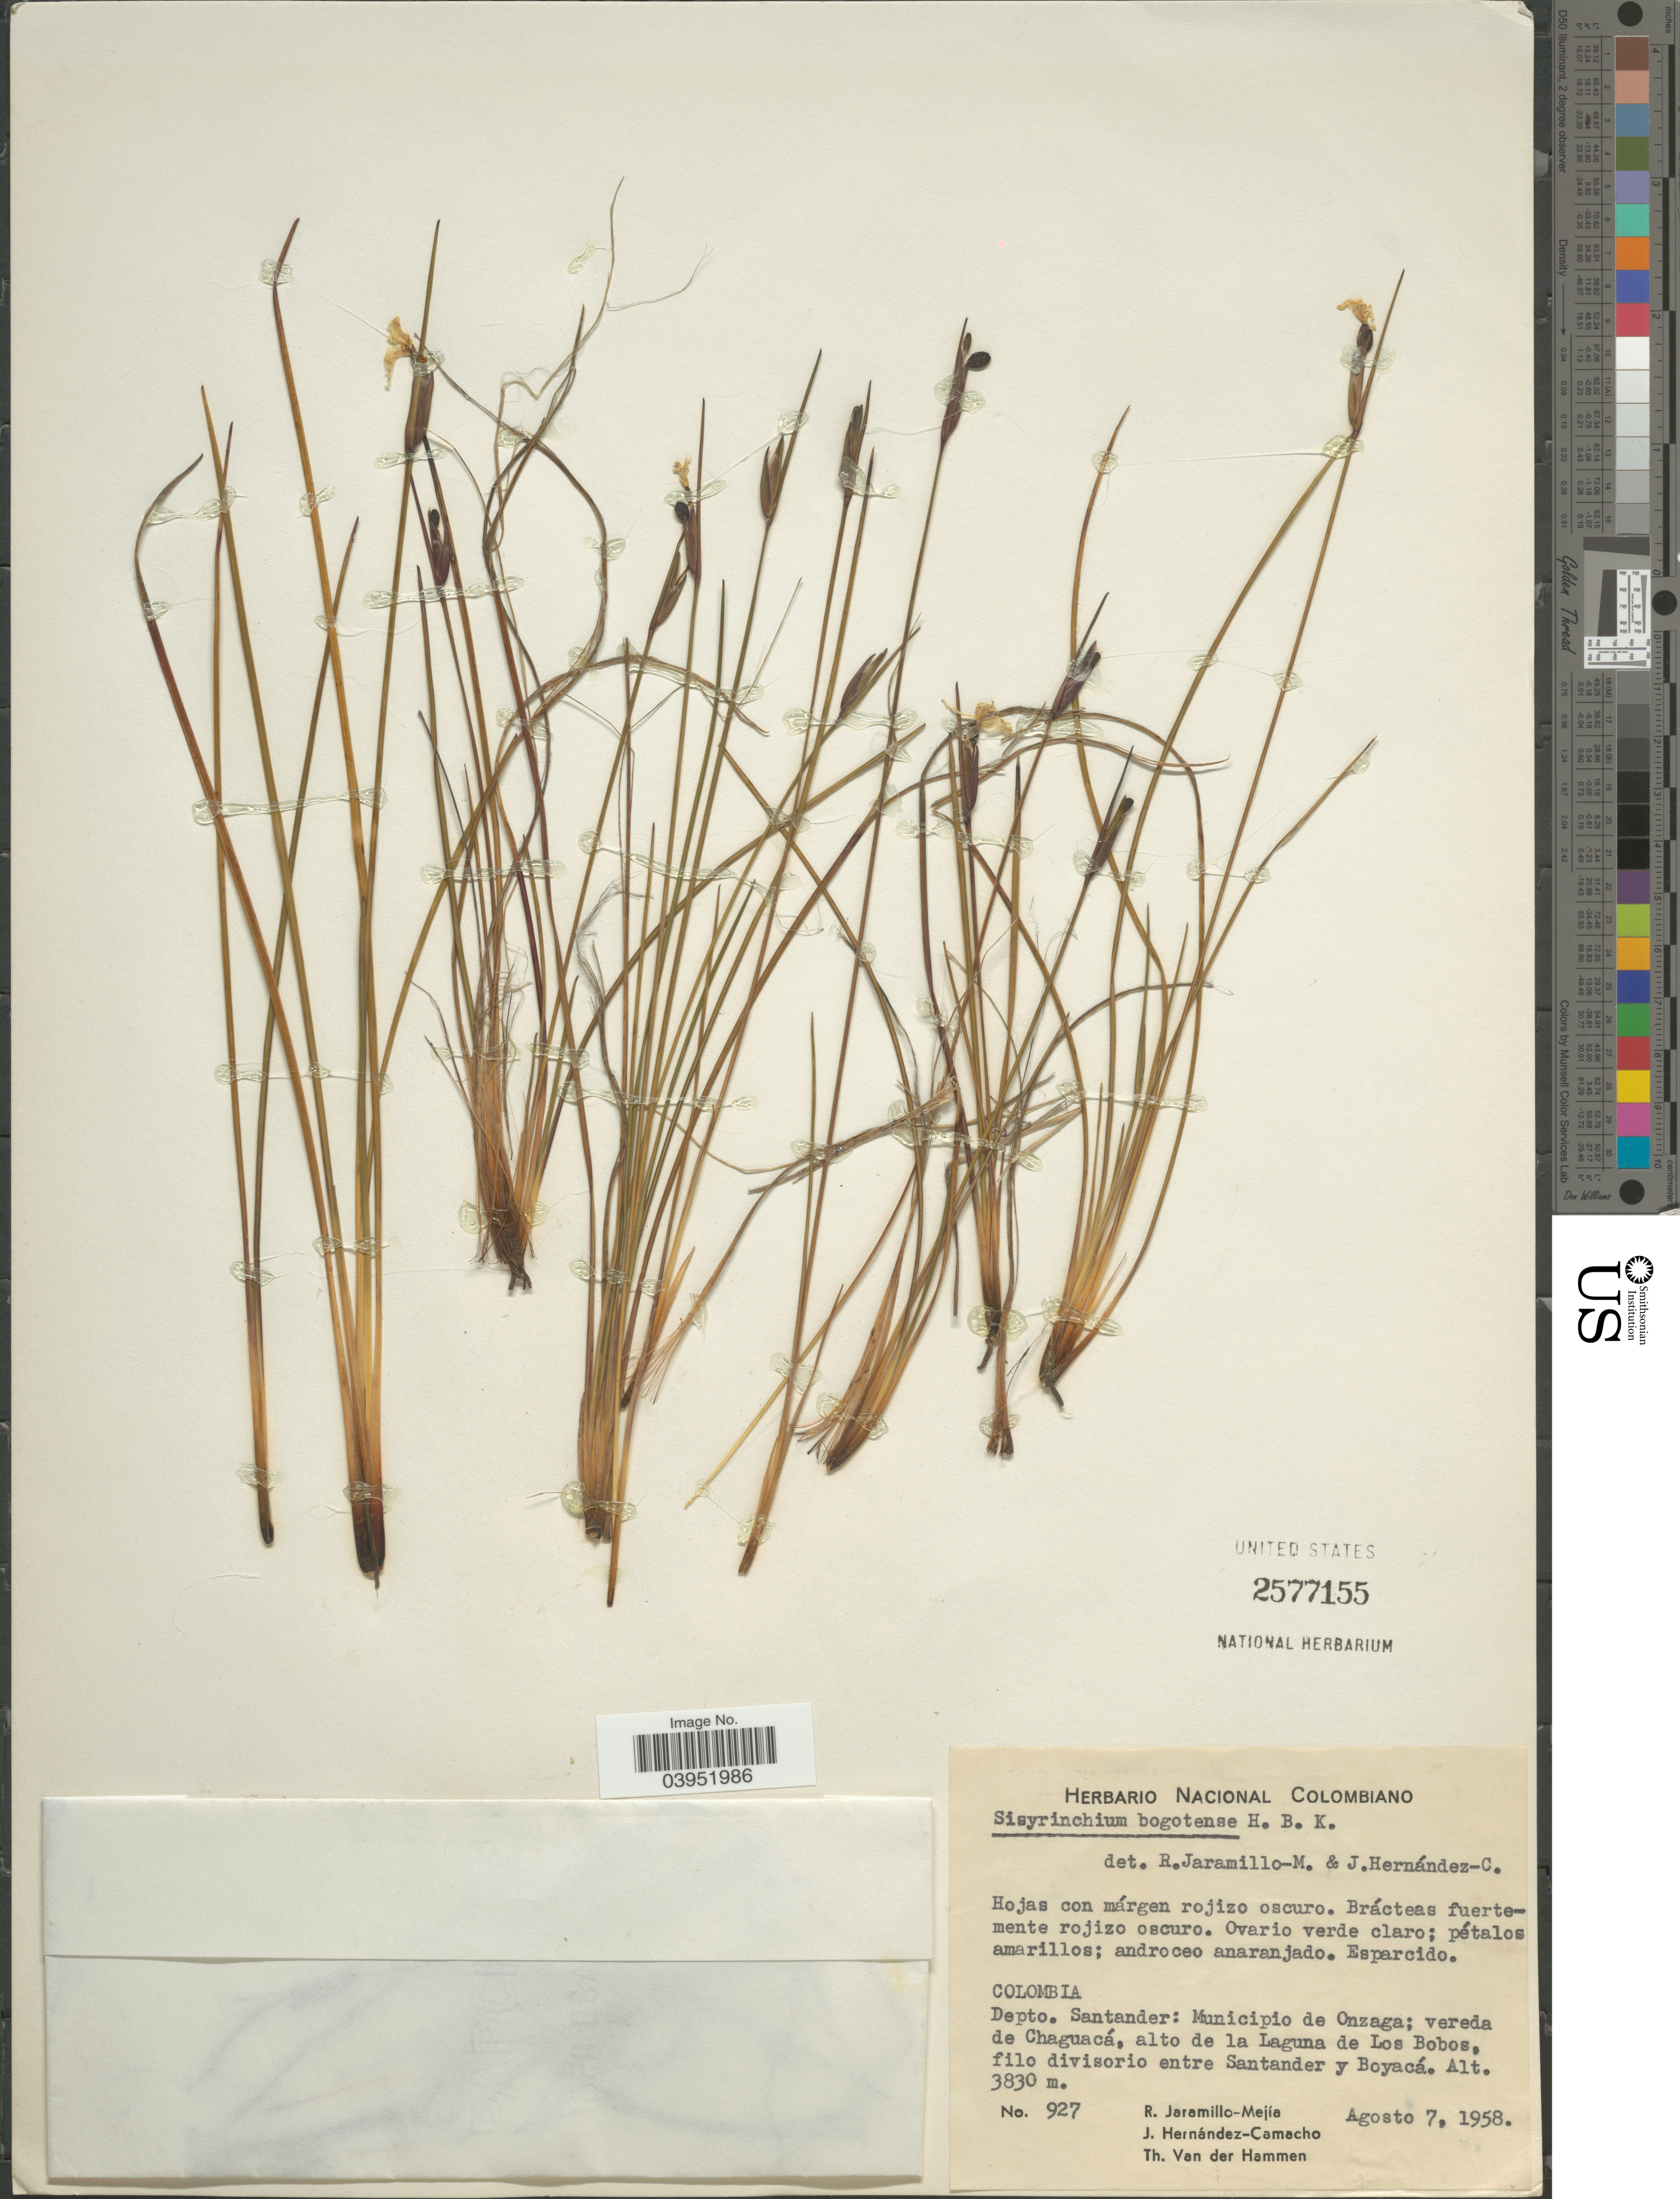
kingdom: Plantae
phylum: Tracheophyta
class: Liliopsida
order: Asparagales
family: Iridaceae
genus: Sisyrinchium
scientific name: Sisyrinchium bogotense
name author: Kunth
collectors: R. Jaramillo M., J. Hernández-Camacho & T. Van der Hammen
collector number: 927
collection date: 1958-08-07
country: Colombia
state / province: Santander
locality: Depto. Santander: Municipio de Onzaga; vereda de Chaguacá, alto de la Laguna de Los Bobos, filo divisorio entre Santander y Boyacá.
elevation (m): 3830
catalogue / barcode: US 2577155